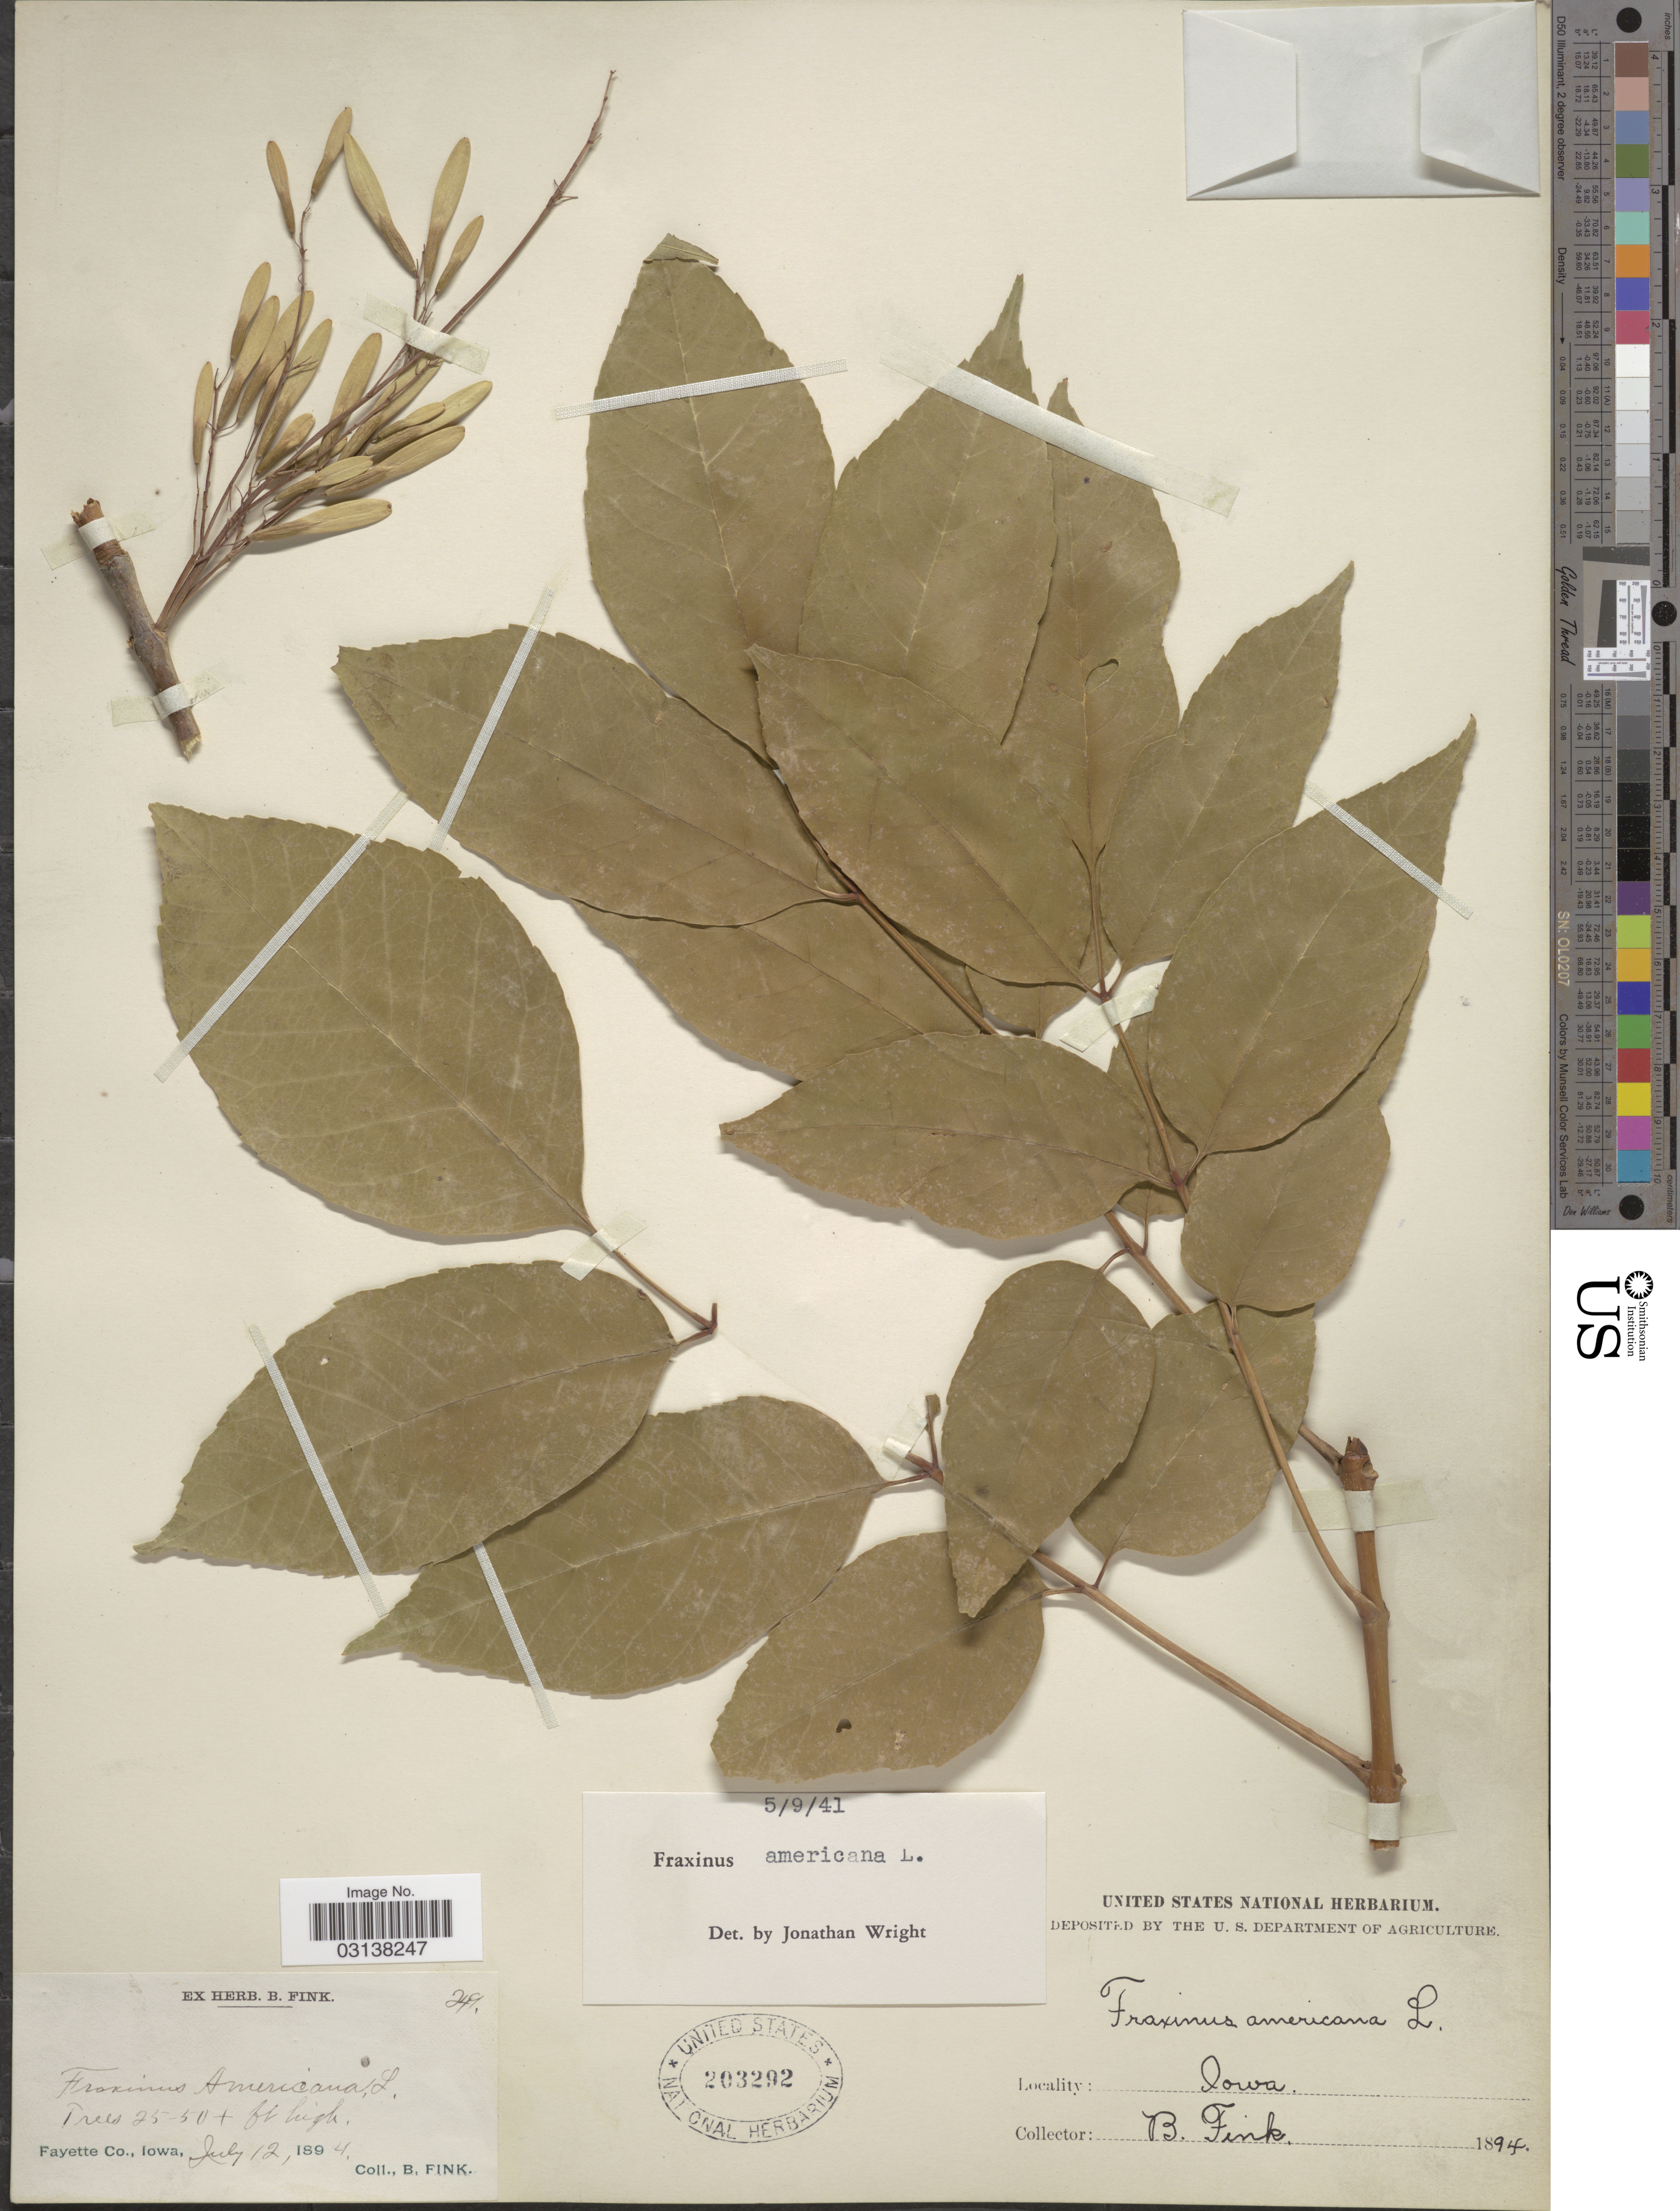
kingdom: Plantae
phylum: Tracheophyta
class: Magnoliopsida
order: Lamiales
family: Oleaceae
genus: Fraxinus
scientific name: Fraxinus americana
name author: L.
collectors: B. Fink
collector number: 249*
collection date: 1894-07-12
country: United States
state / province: Iowa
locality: Fayette Co.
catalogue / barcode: US 203292